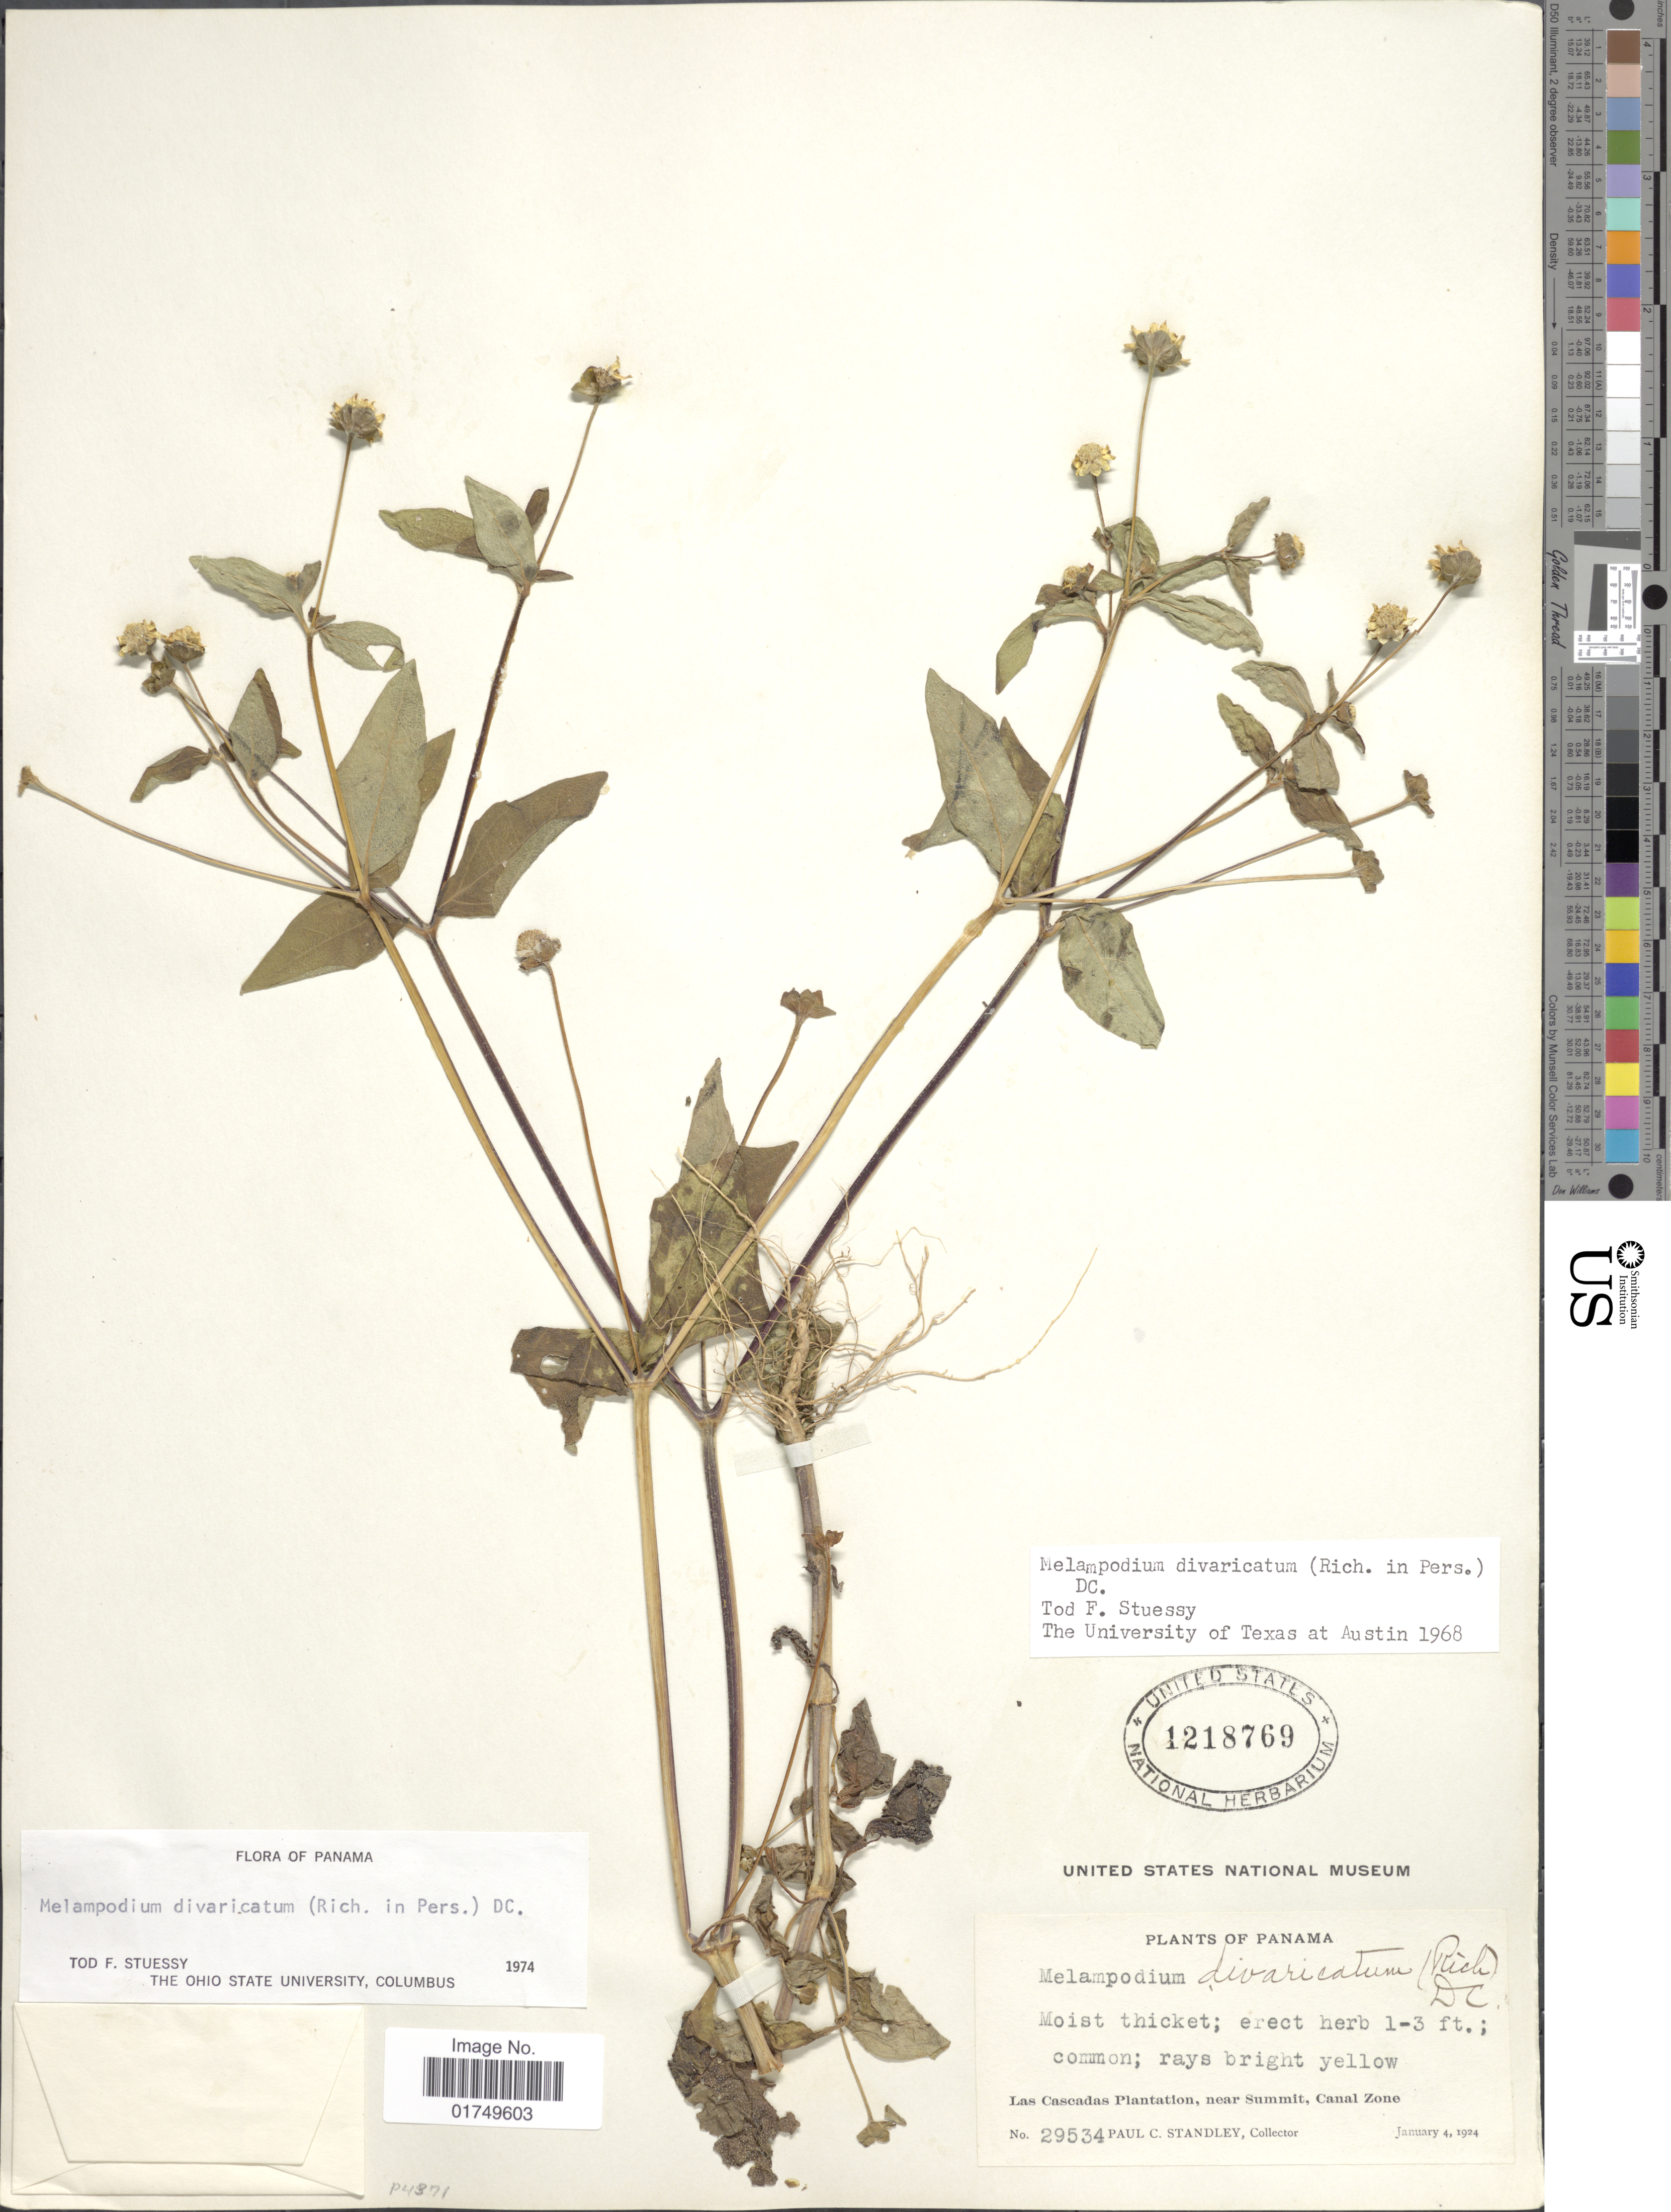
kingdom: Plantae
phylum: Tracheophyta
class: Magnoliopsida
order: Asterales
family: Asteraceae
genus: Melampodium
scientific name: Melampodium divaricatum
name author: (Rich.) DC.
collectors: P. C. Standley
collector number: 29535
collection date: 1924-01-04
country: Panama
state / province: Colón / Panamá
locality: Las Cascadas Plantation, near Summit, Canal Zone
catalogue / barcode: US 1218769